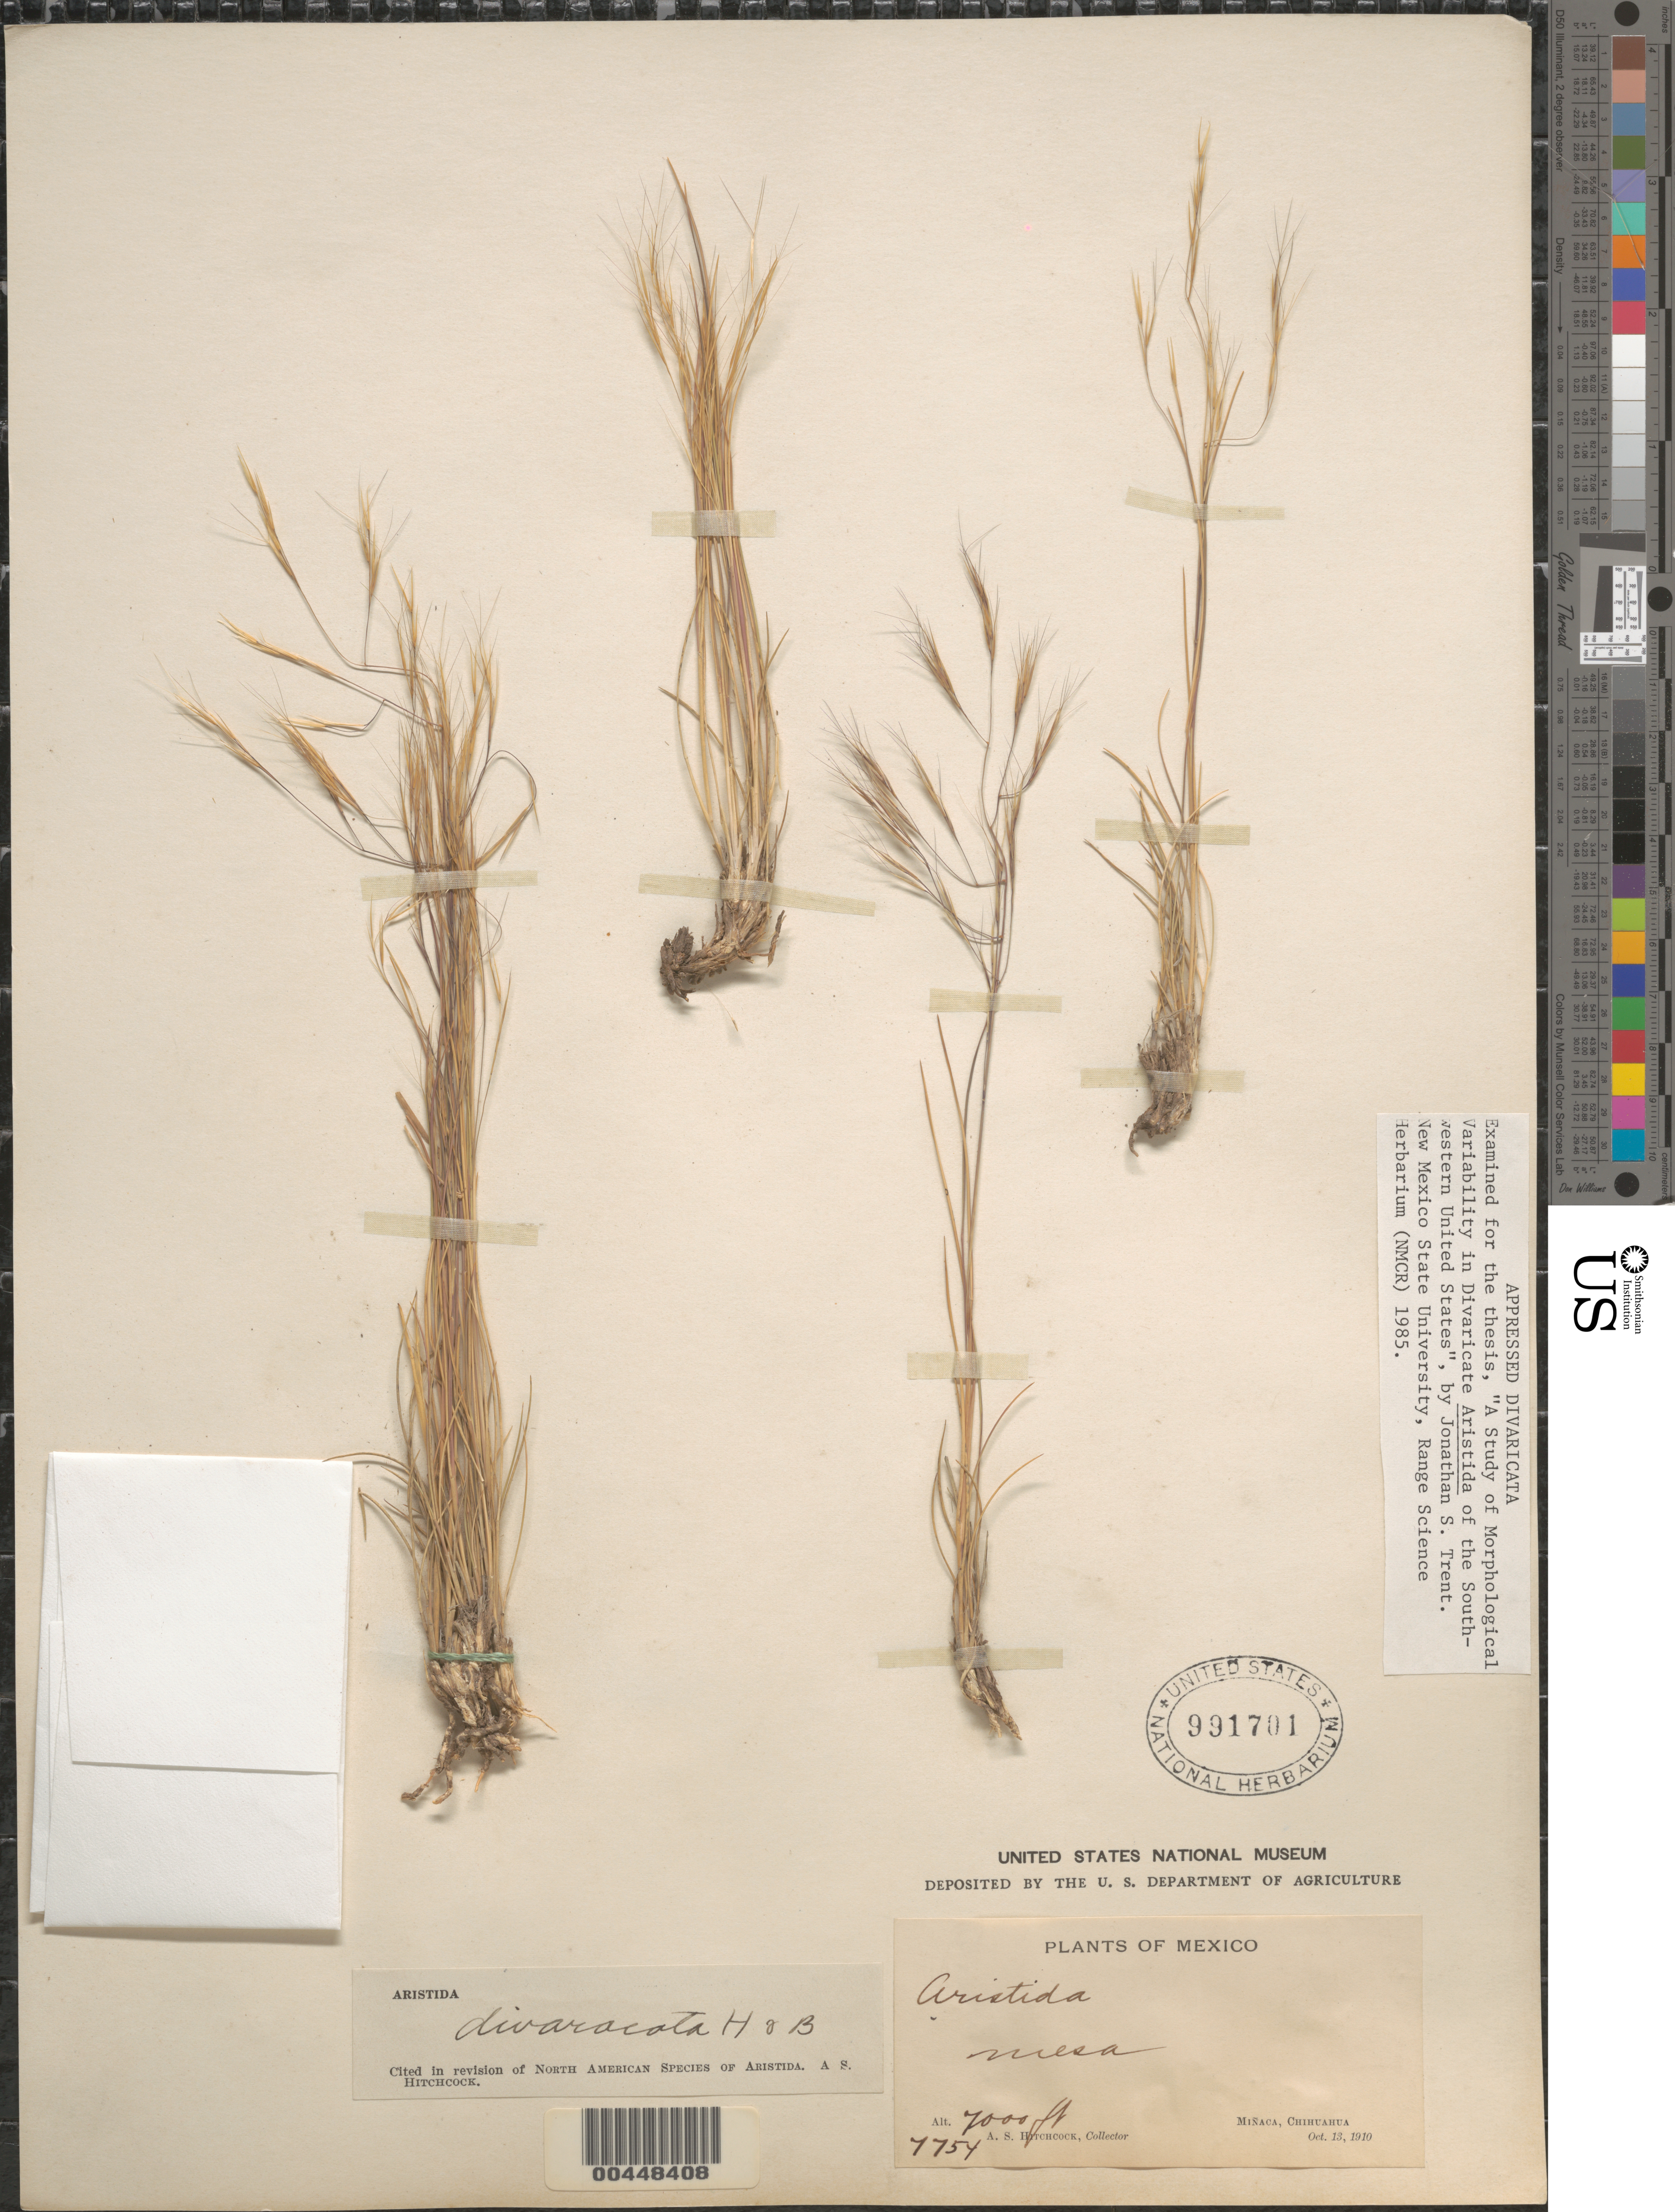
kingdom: Plantae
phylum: Tracheophyta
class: Liliopsida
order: Poales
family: Poaceae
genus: Aristida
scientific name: Aristida divaricata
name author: Humb. & Bonpl. ex Willd.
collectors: A. S. Hitchcock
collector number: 7754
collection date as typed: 13 Oct 1910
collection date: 1910-10-13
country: Mexico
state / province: Chihuahua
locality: Miñaca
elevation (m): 2134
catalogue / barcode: US 991701